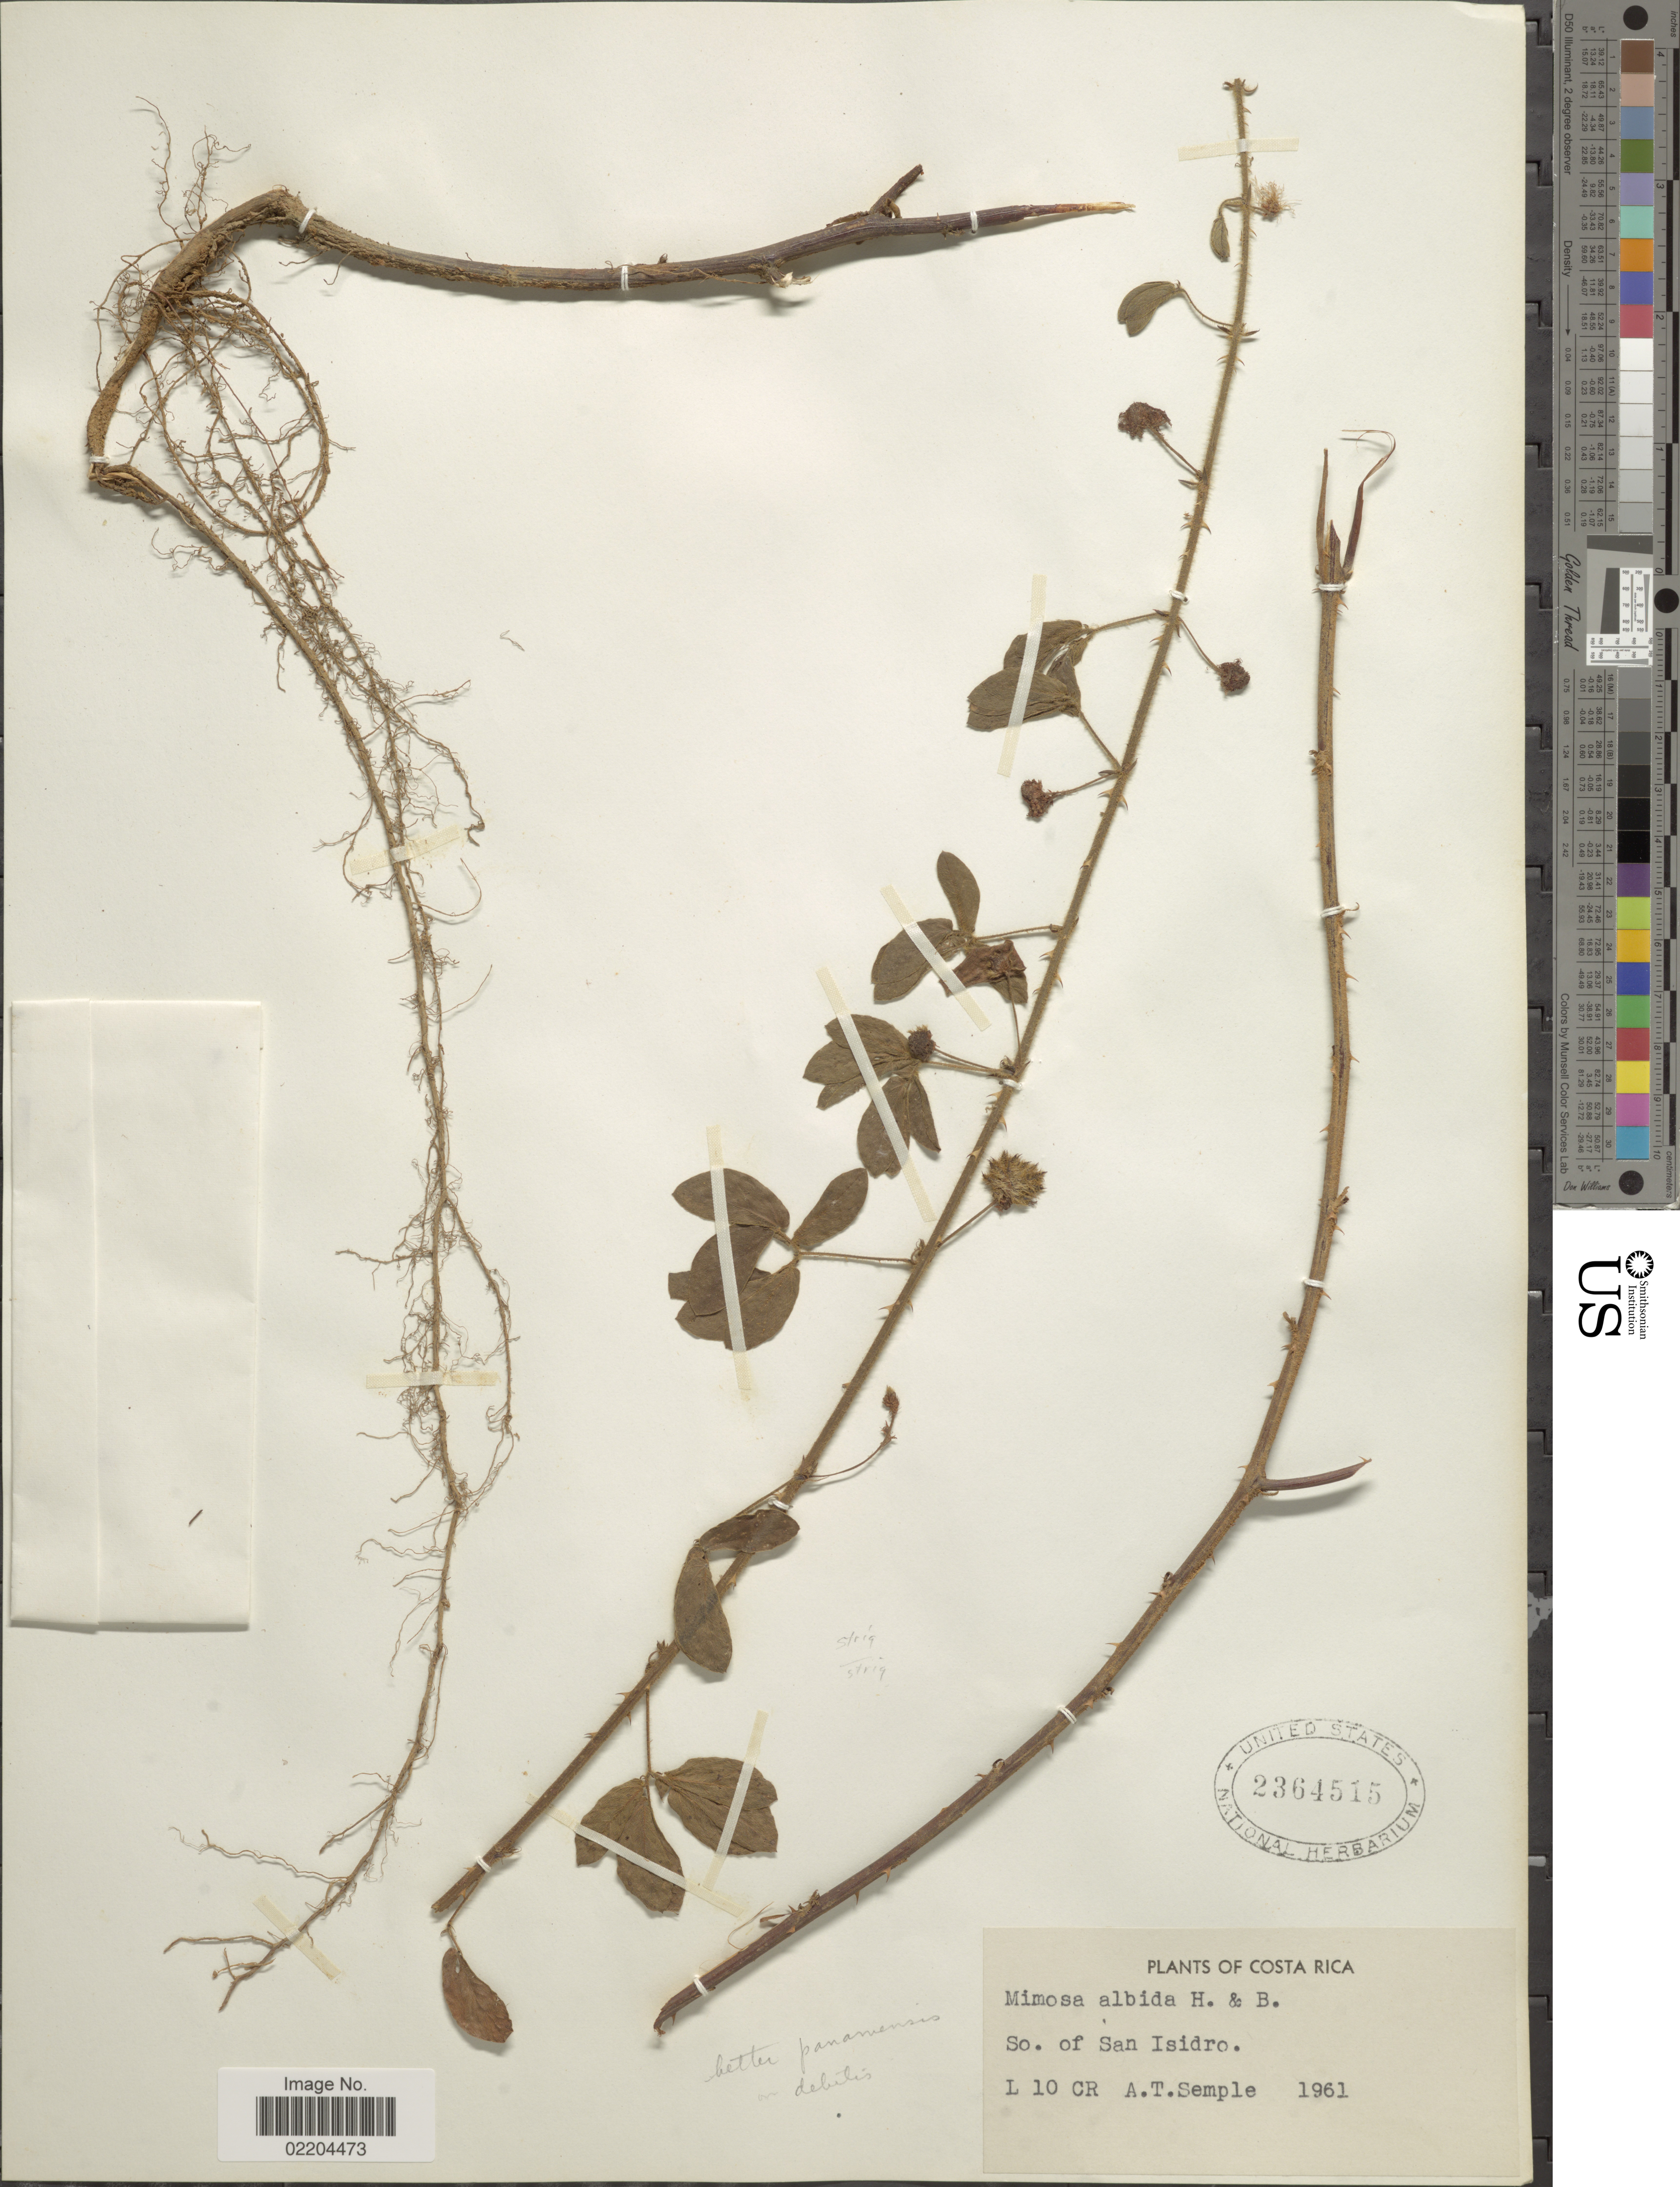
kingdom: Plantae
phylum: Tracheophyta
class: Magnoliopsida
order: Fabales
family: Fabaceae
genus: Mimosa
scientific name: Mimosa panamensis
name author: (Benth.) Standl.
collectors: A. Semple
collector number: L 10 CR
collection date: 1961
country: Costa Rica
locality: So. of San Isisdoro.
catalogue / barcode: US 2364515